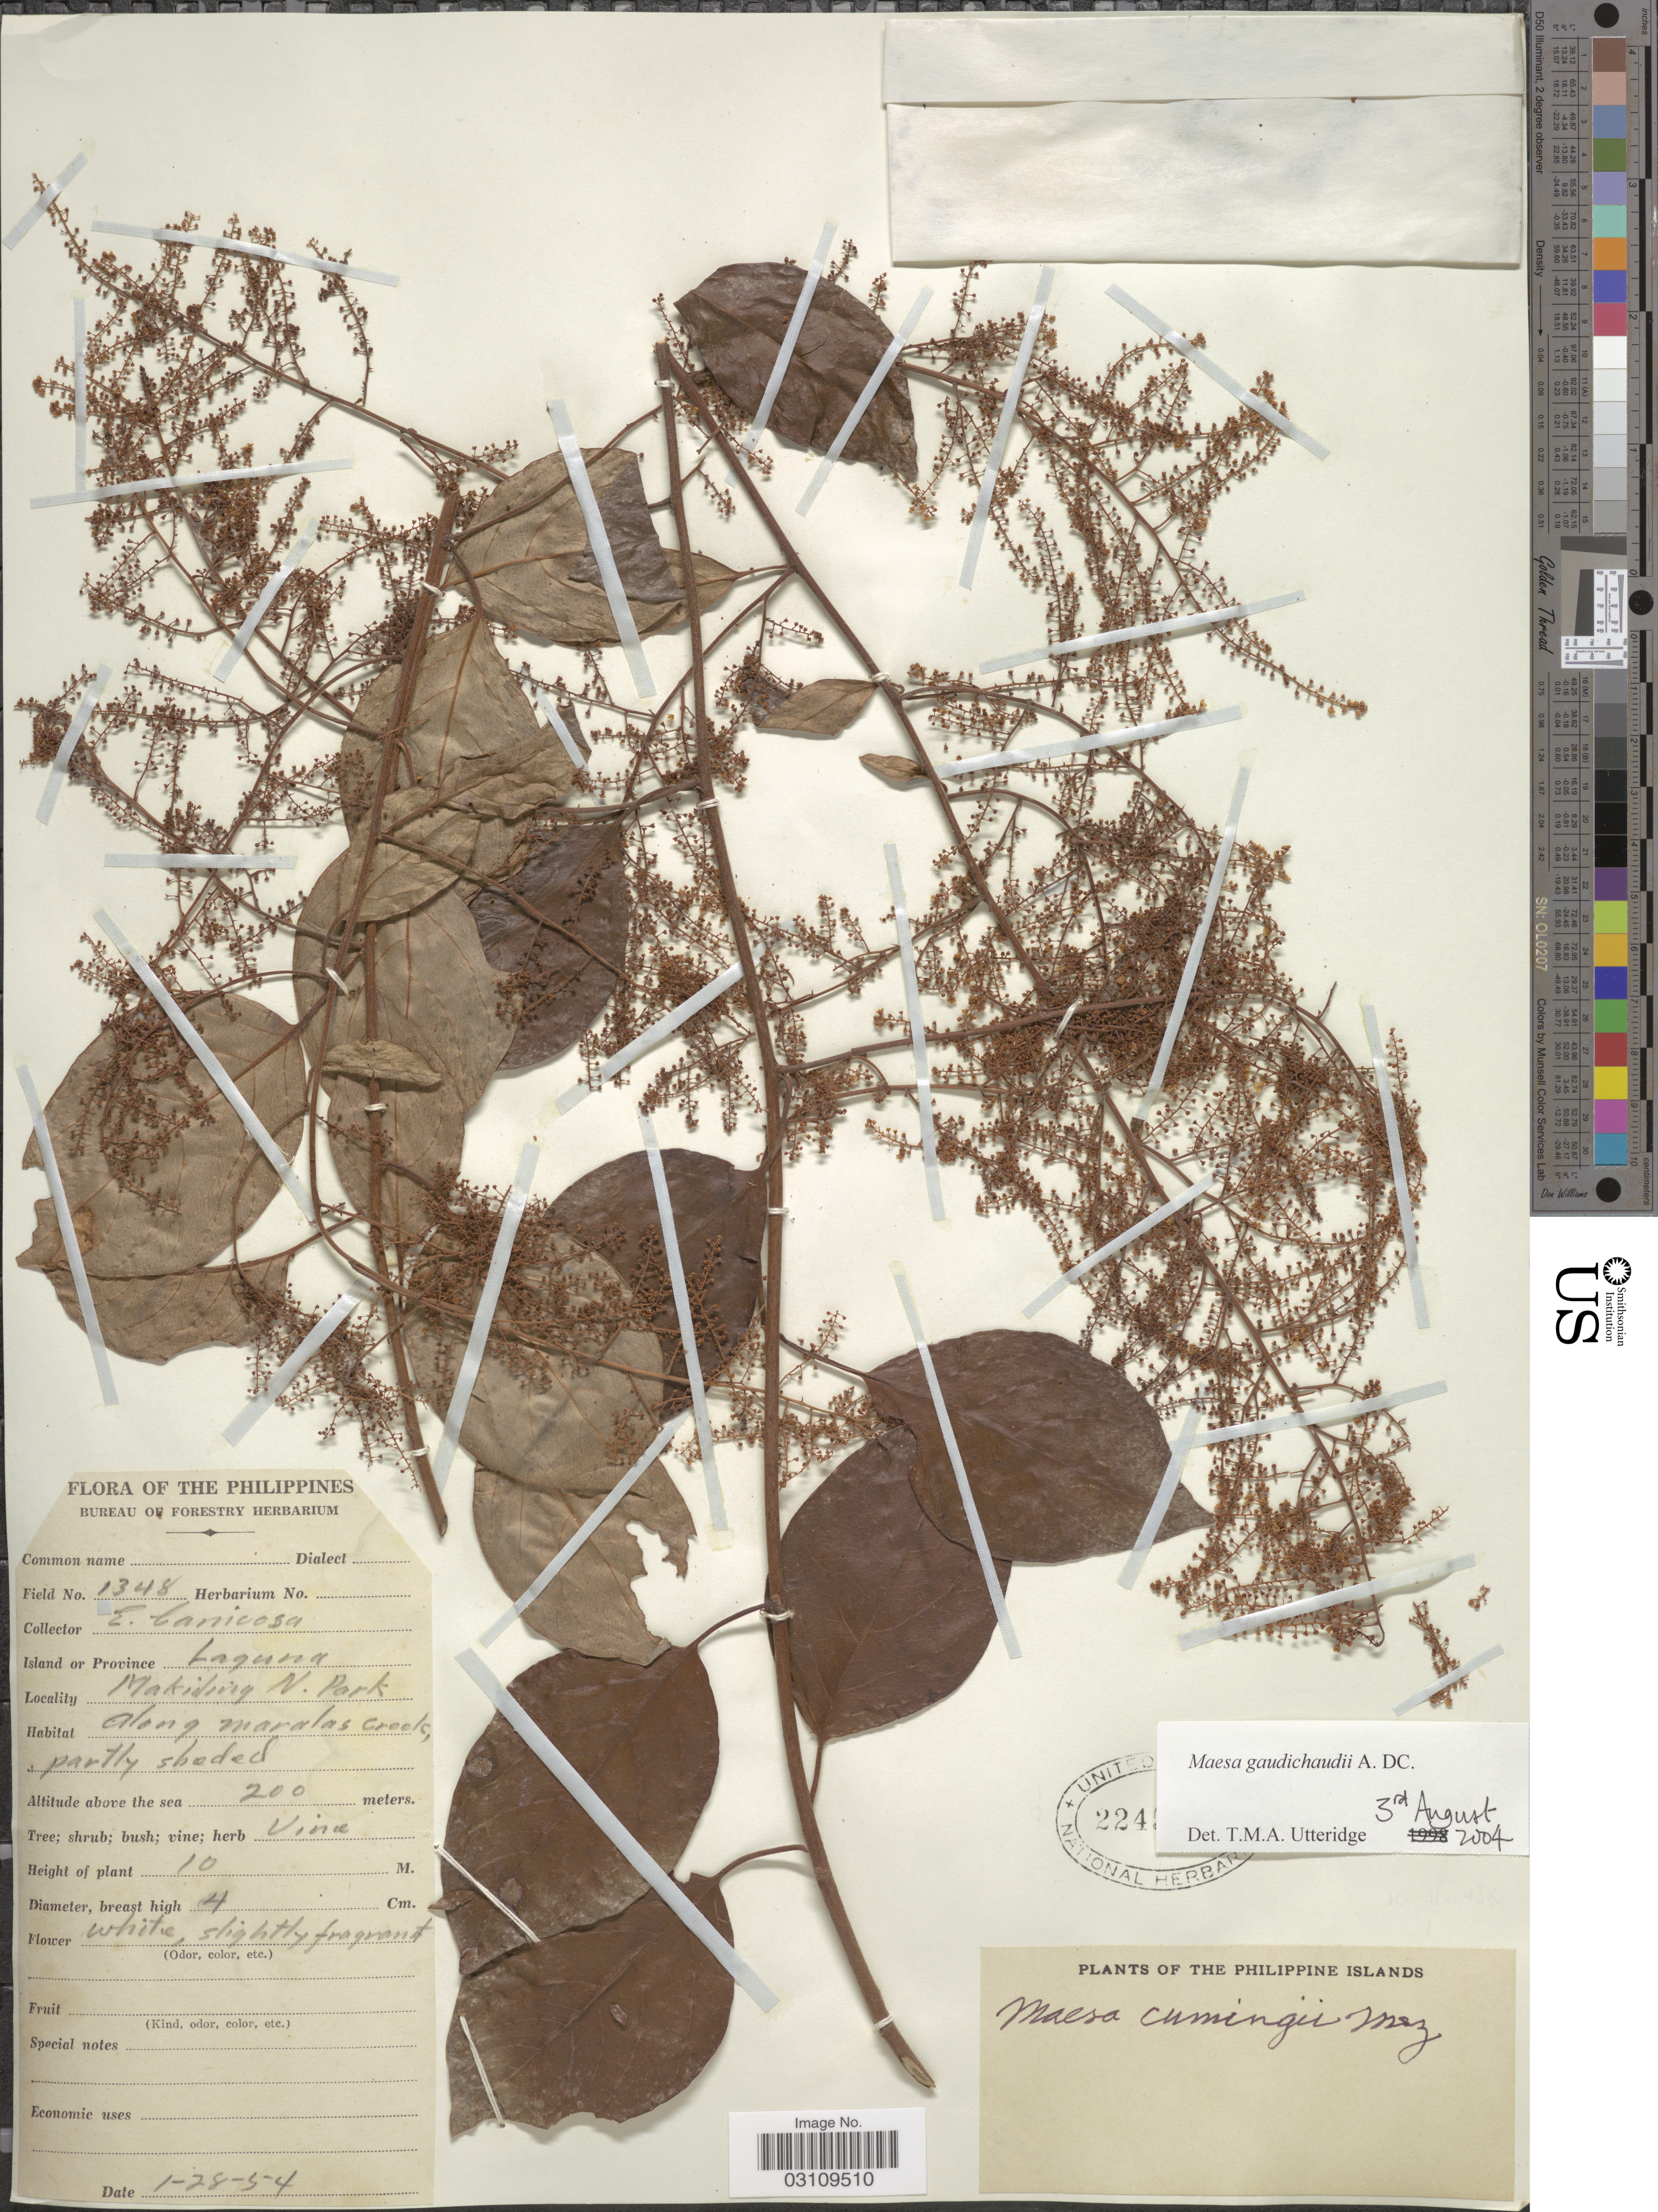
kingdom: Plantae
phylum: Tracheophyta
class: Magnoliopsida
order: Ericales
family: Primulaceae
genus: Maesa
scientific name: Maesa gaudichaudii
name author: A. DC.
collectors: E. Canicosa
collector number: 1348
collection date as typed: Transcribed d/m/y: 28/1/54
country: Philippines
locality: Island or Province Laguna, Makiling N. Park, Along Maralas Creek.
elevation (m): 200